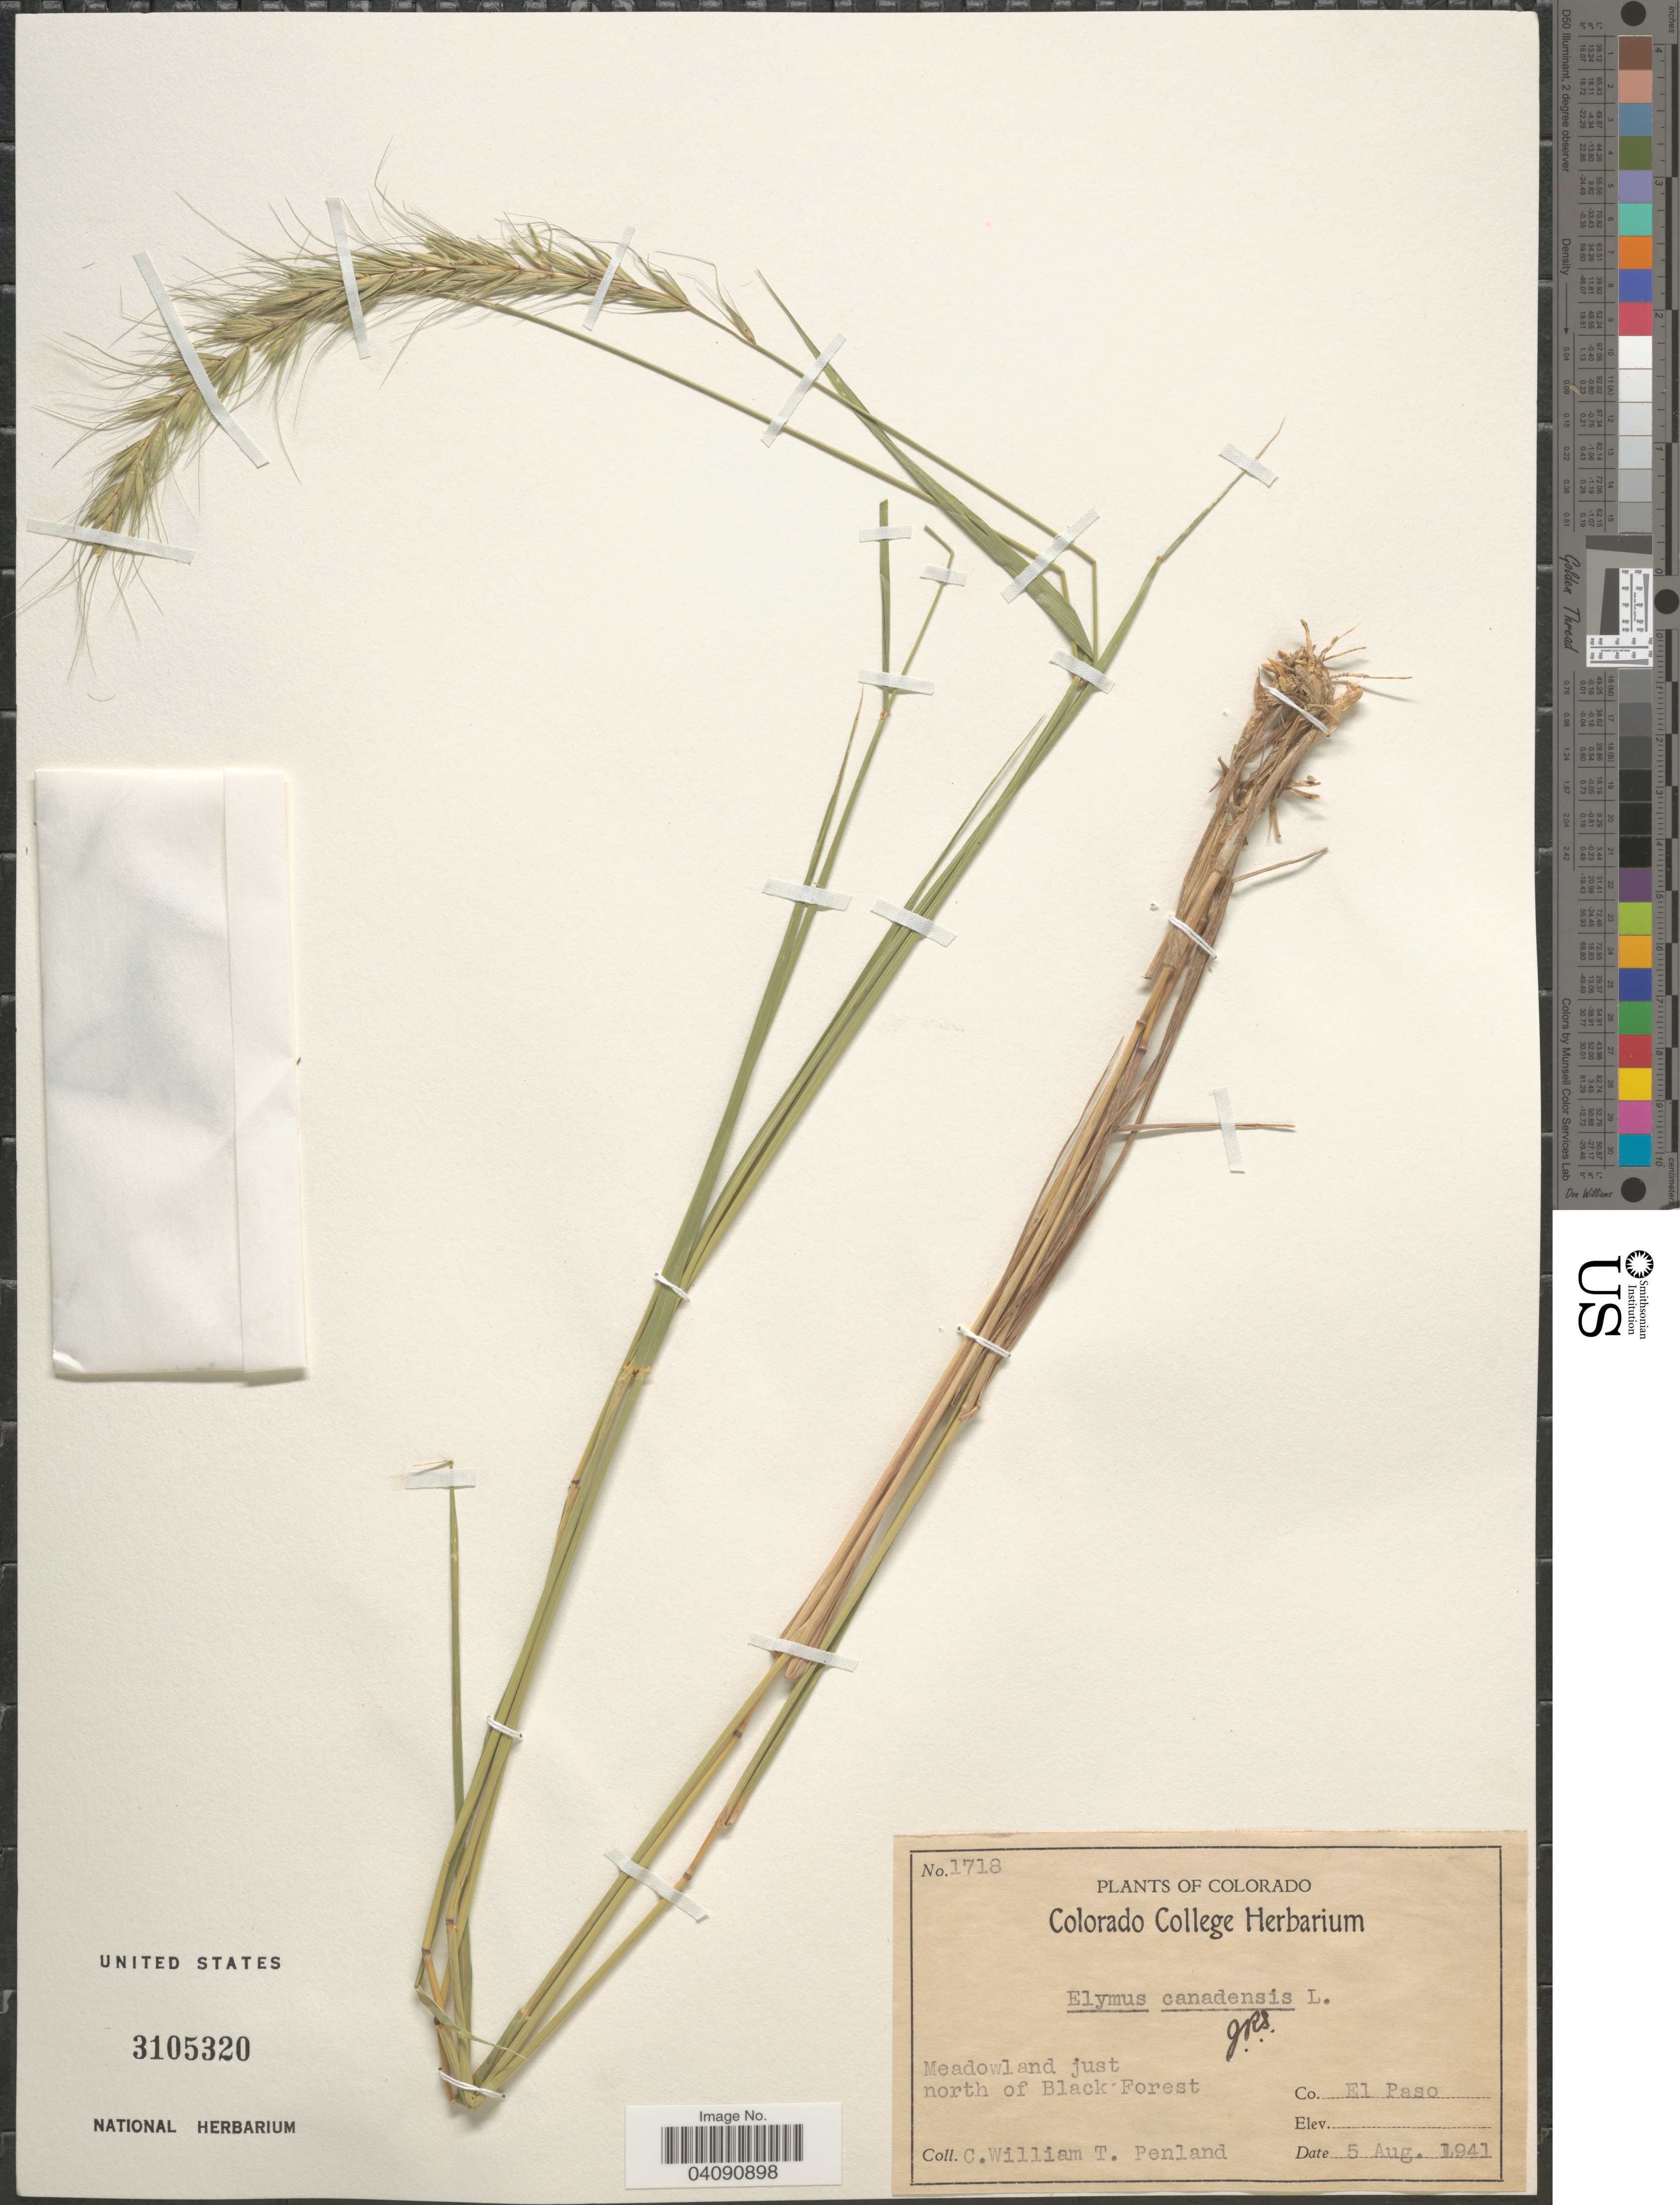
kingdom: Plantae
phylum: Tracheophyta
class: Liliopsida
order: Poales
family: Poaceae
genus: Elymus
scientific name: Elymus canadensis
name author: L.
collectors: C. W. Penland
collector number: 1718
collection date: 1941-08-05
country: United States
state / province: Colorado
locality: Meadowland just north of Black Forest. Co. El Paso.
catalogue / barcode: US 3105320